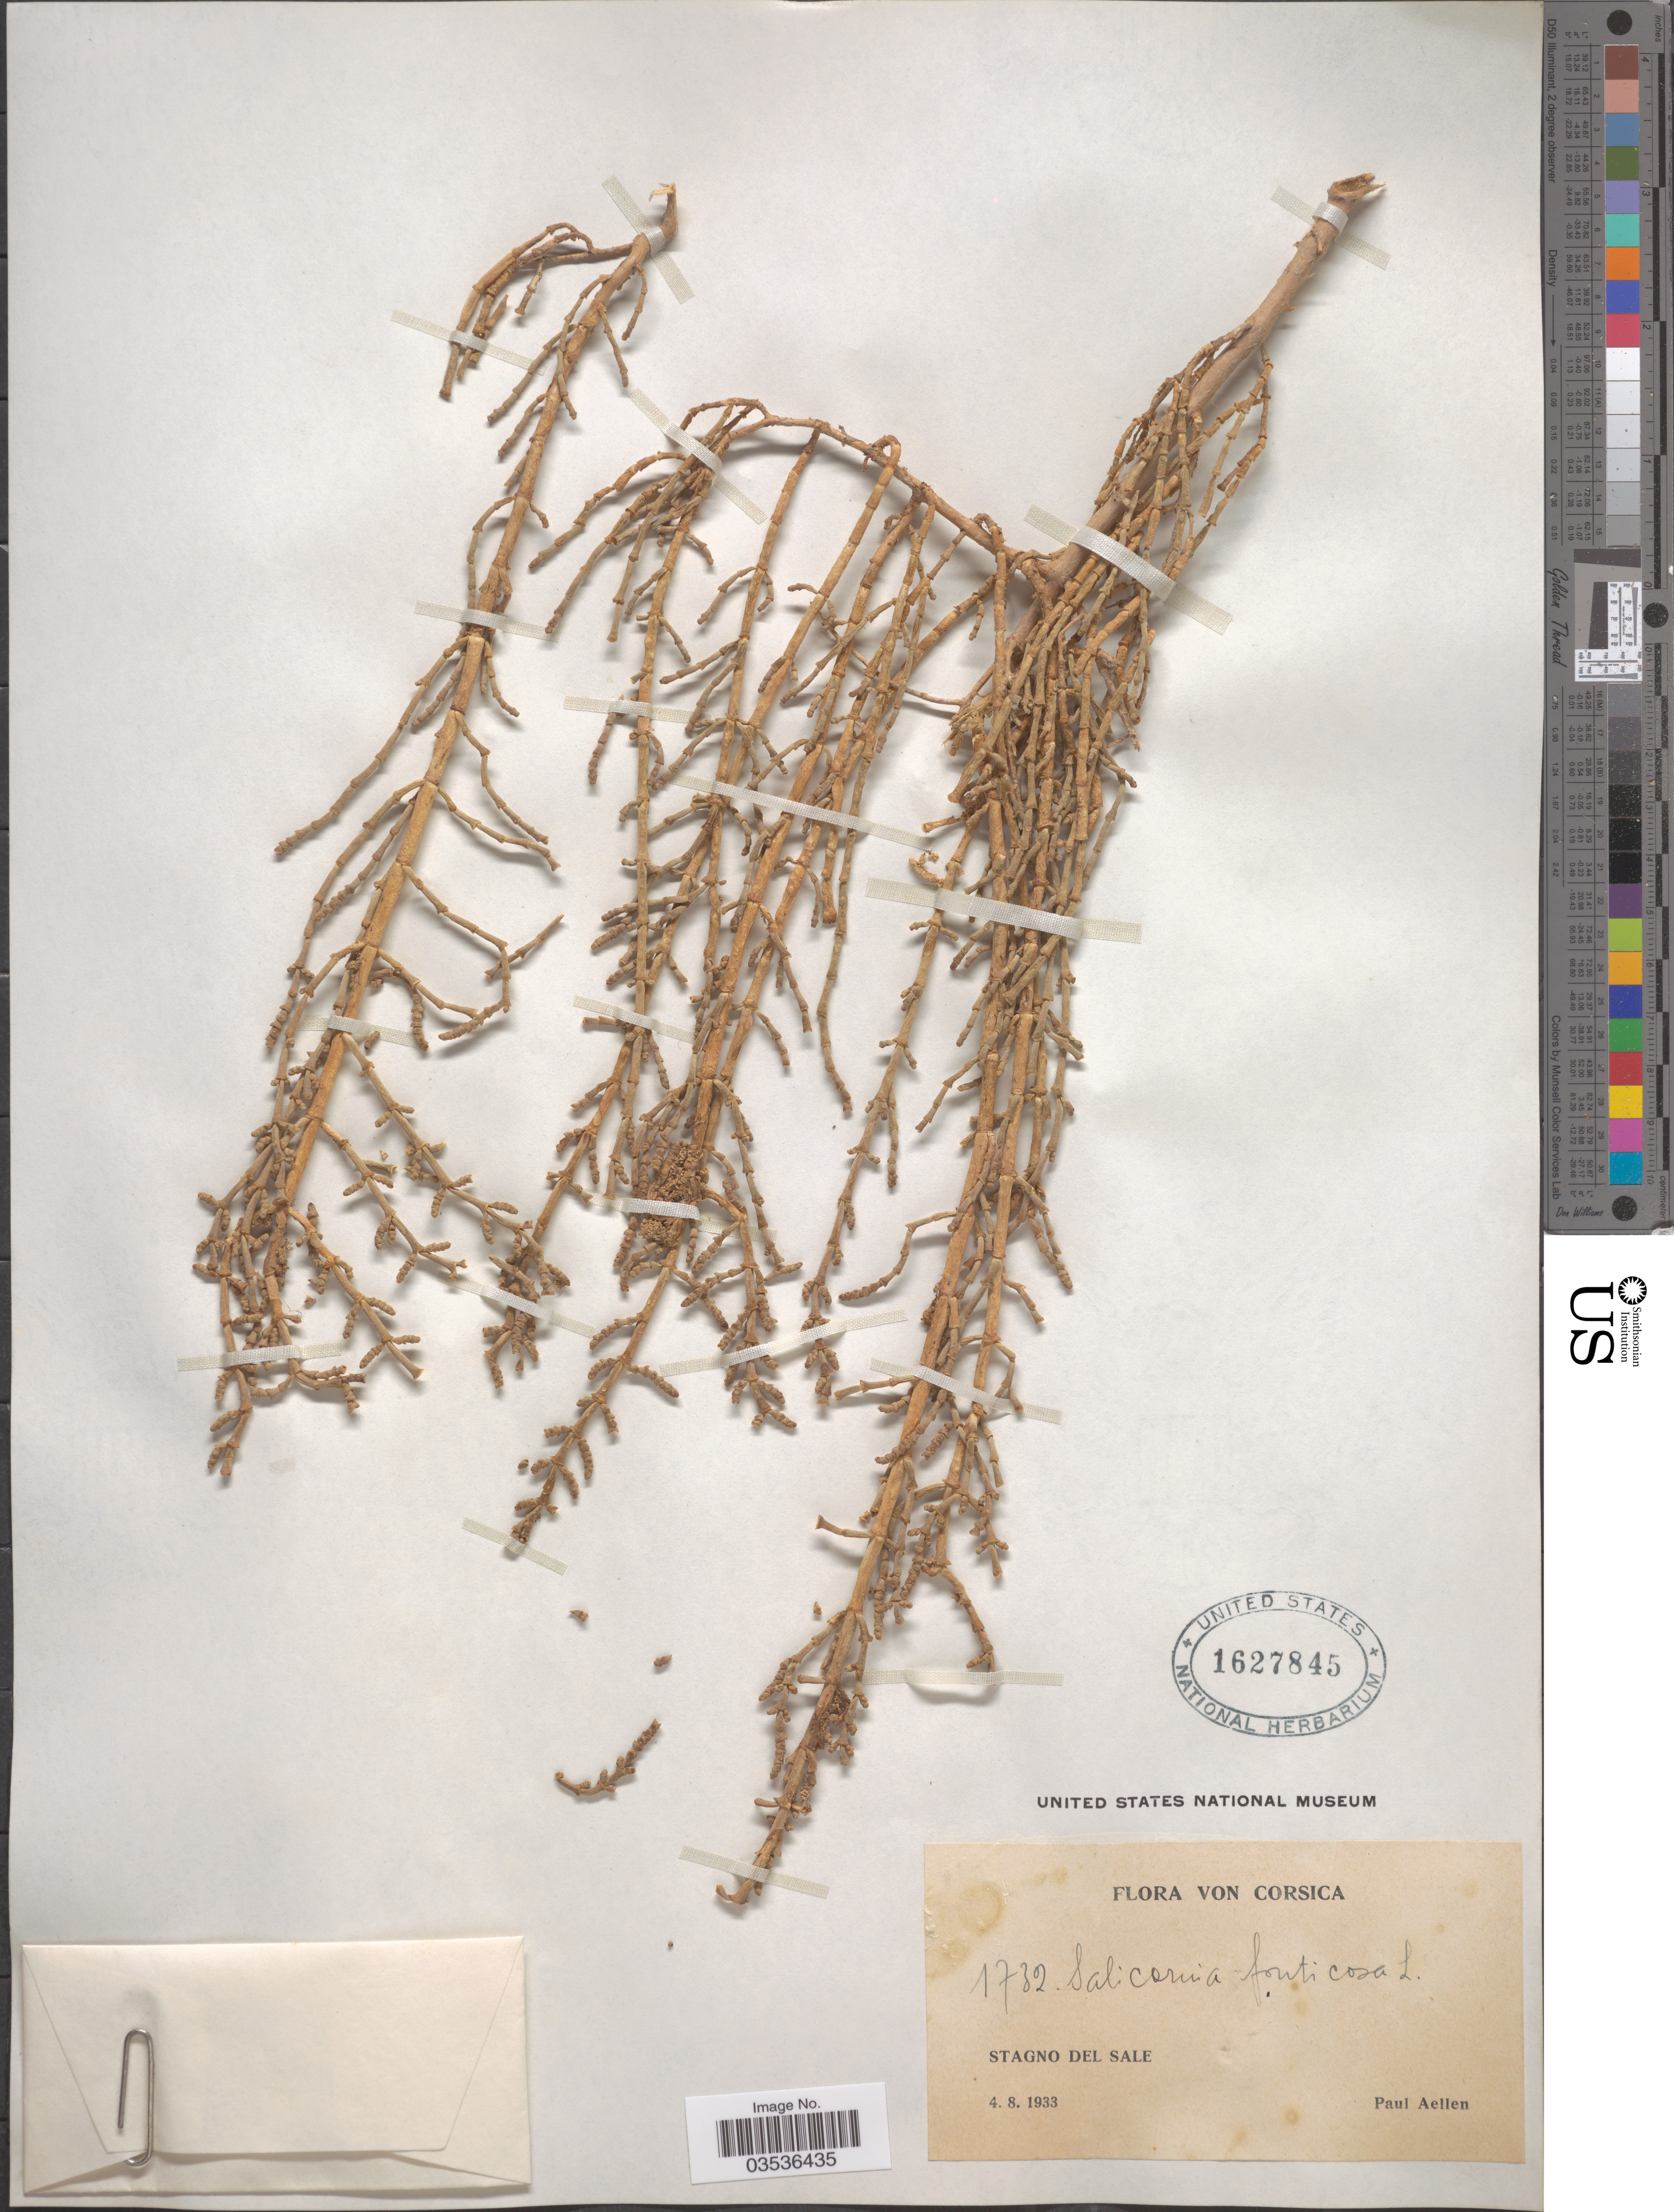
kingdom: Plantae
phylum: Tracheophyta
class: Magnoliopsida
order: Caryophyllales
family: Amaranthaceae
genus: Salicornia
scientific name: Salicornia fruticosa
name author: (L.) L.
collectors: P. Aellen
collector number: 1732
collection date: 1933-08-04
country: France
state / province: Corsica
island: Corse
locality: Stagno del Sale.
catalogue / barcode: US 1627845